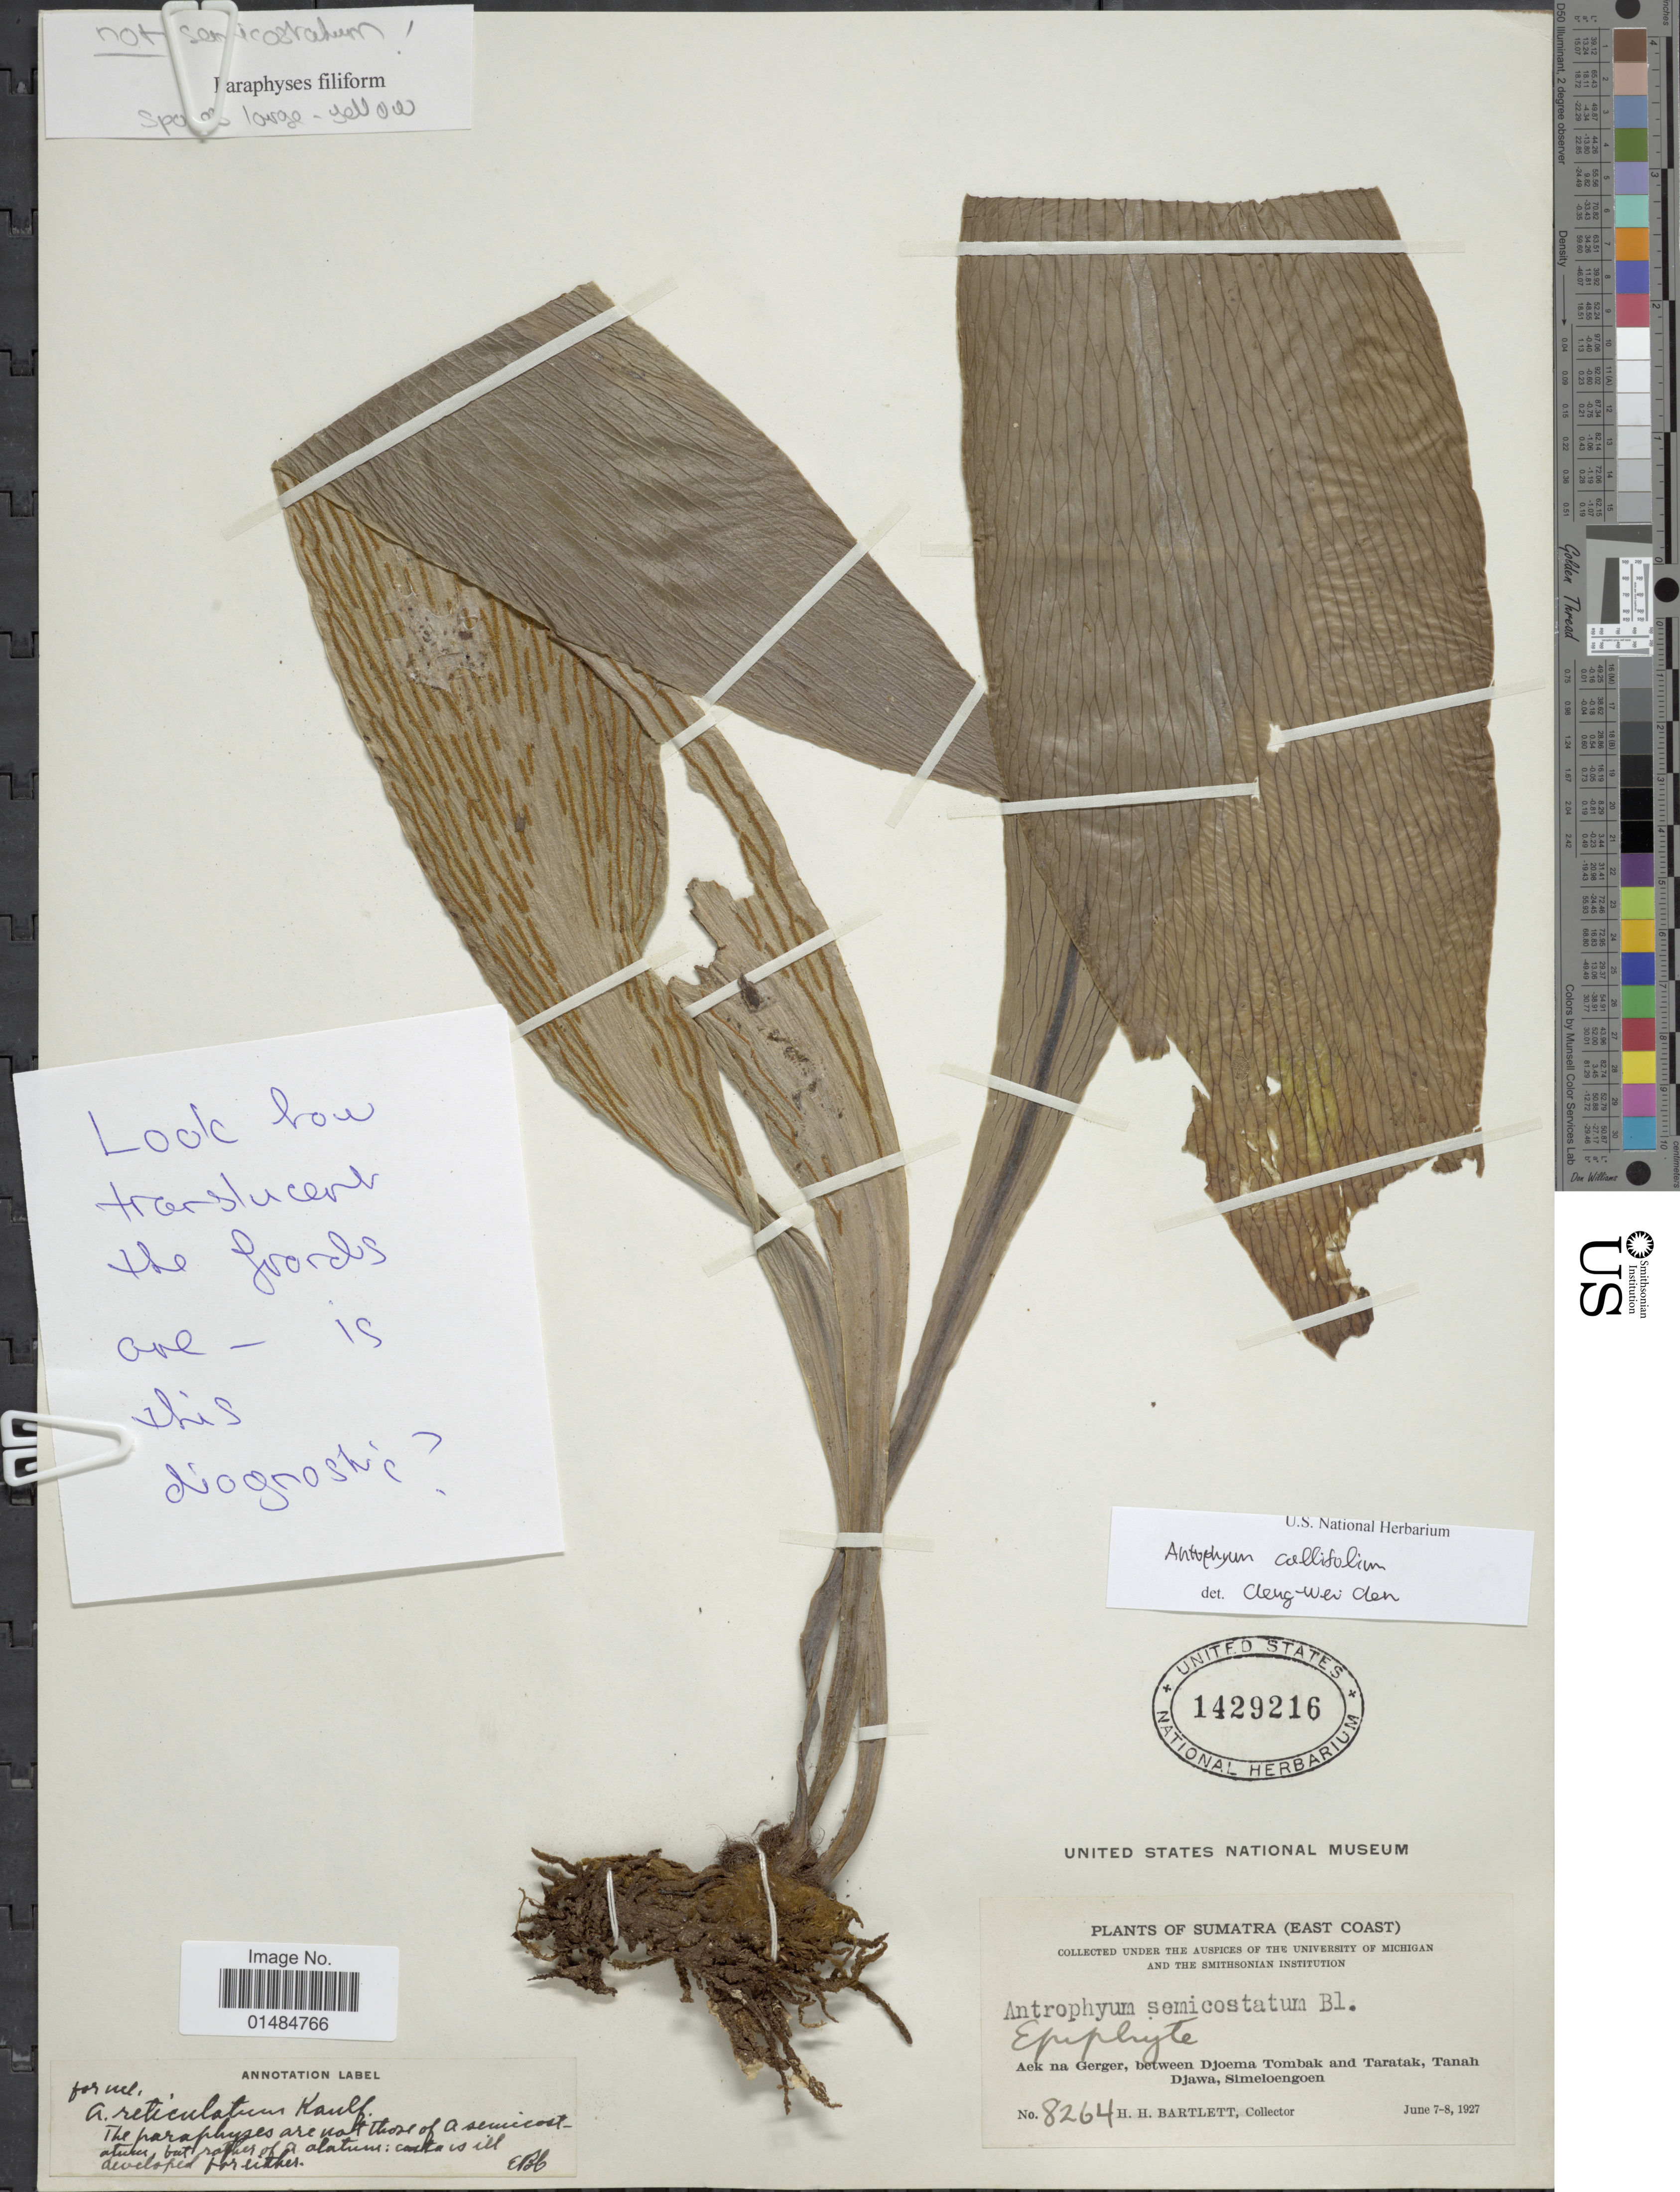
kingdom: Plantae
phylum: Tracheophyta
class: Polypodiopsida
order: Polypodiales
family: Pteridaceae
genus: Antrophyum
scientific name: Antrophyum callifolium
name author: Blume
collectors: H. H. Bartlett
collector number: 8264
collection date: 1927-06-07/1927-06-08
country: Indonesia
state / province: Sumatra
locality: Sumatra (East Coast), Aek na Gerger, between Djoema Tombak and Taratak, Tanah Djawa, Simeloengoen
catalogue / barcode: US 1429216